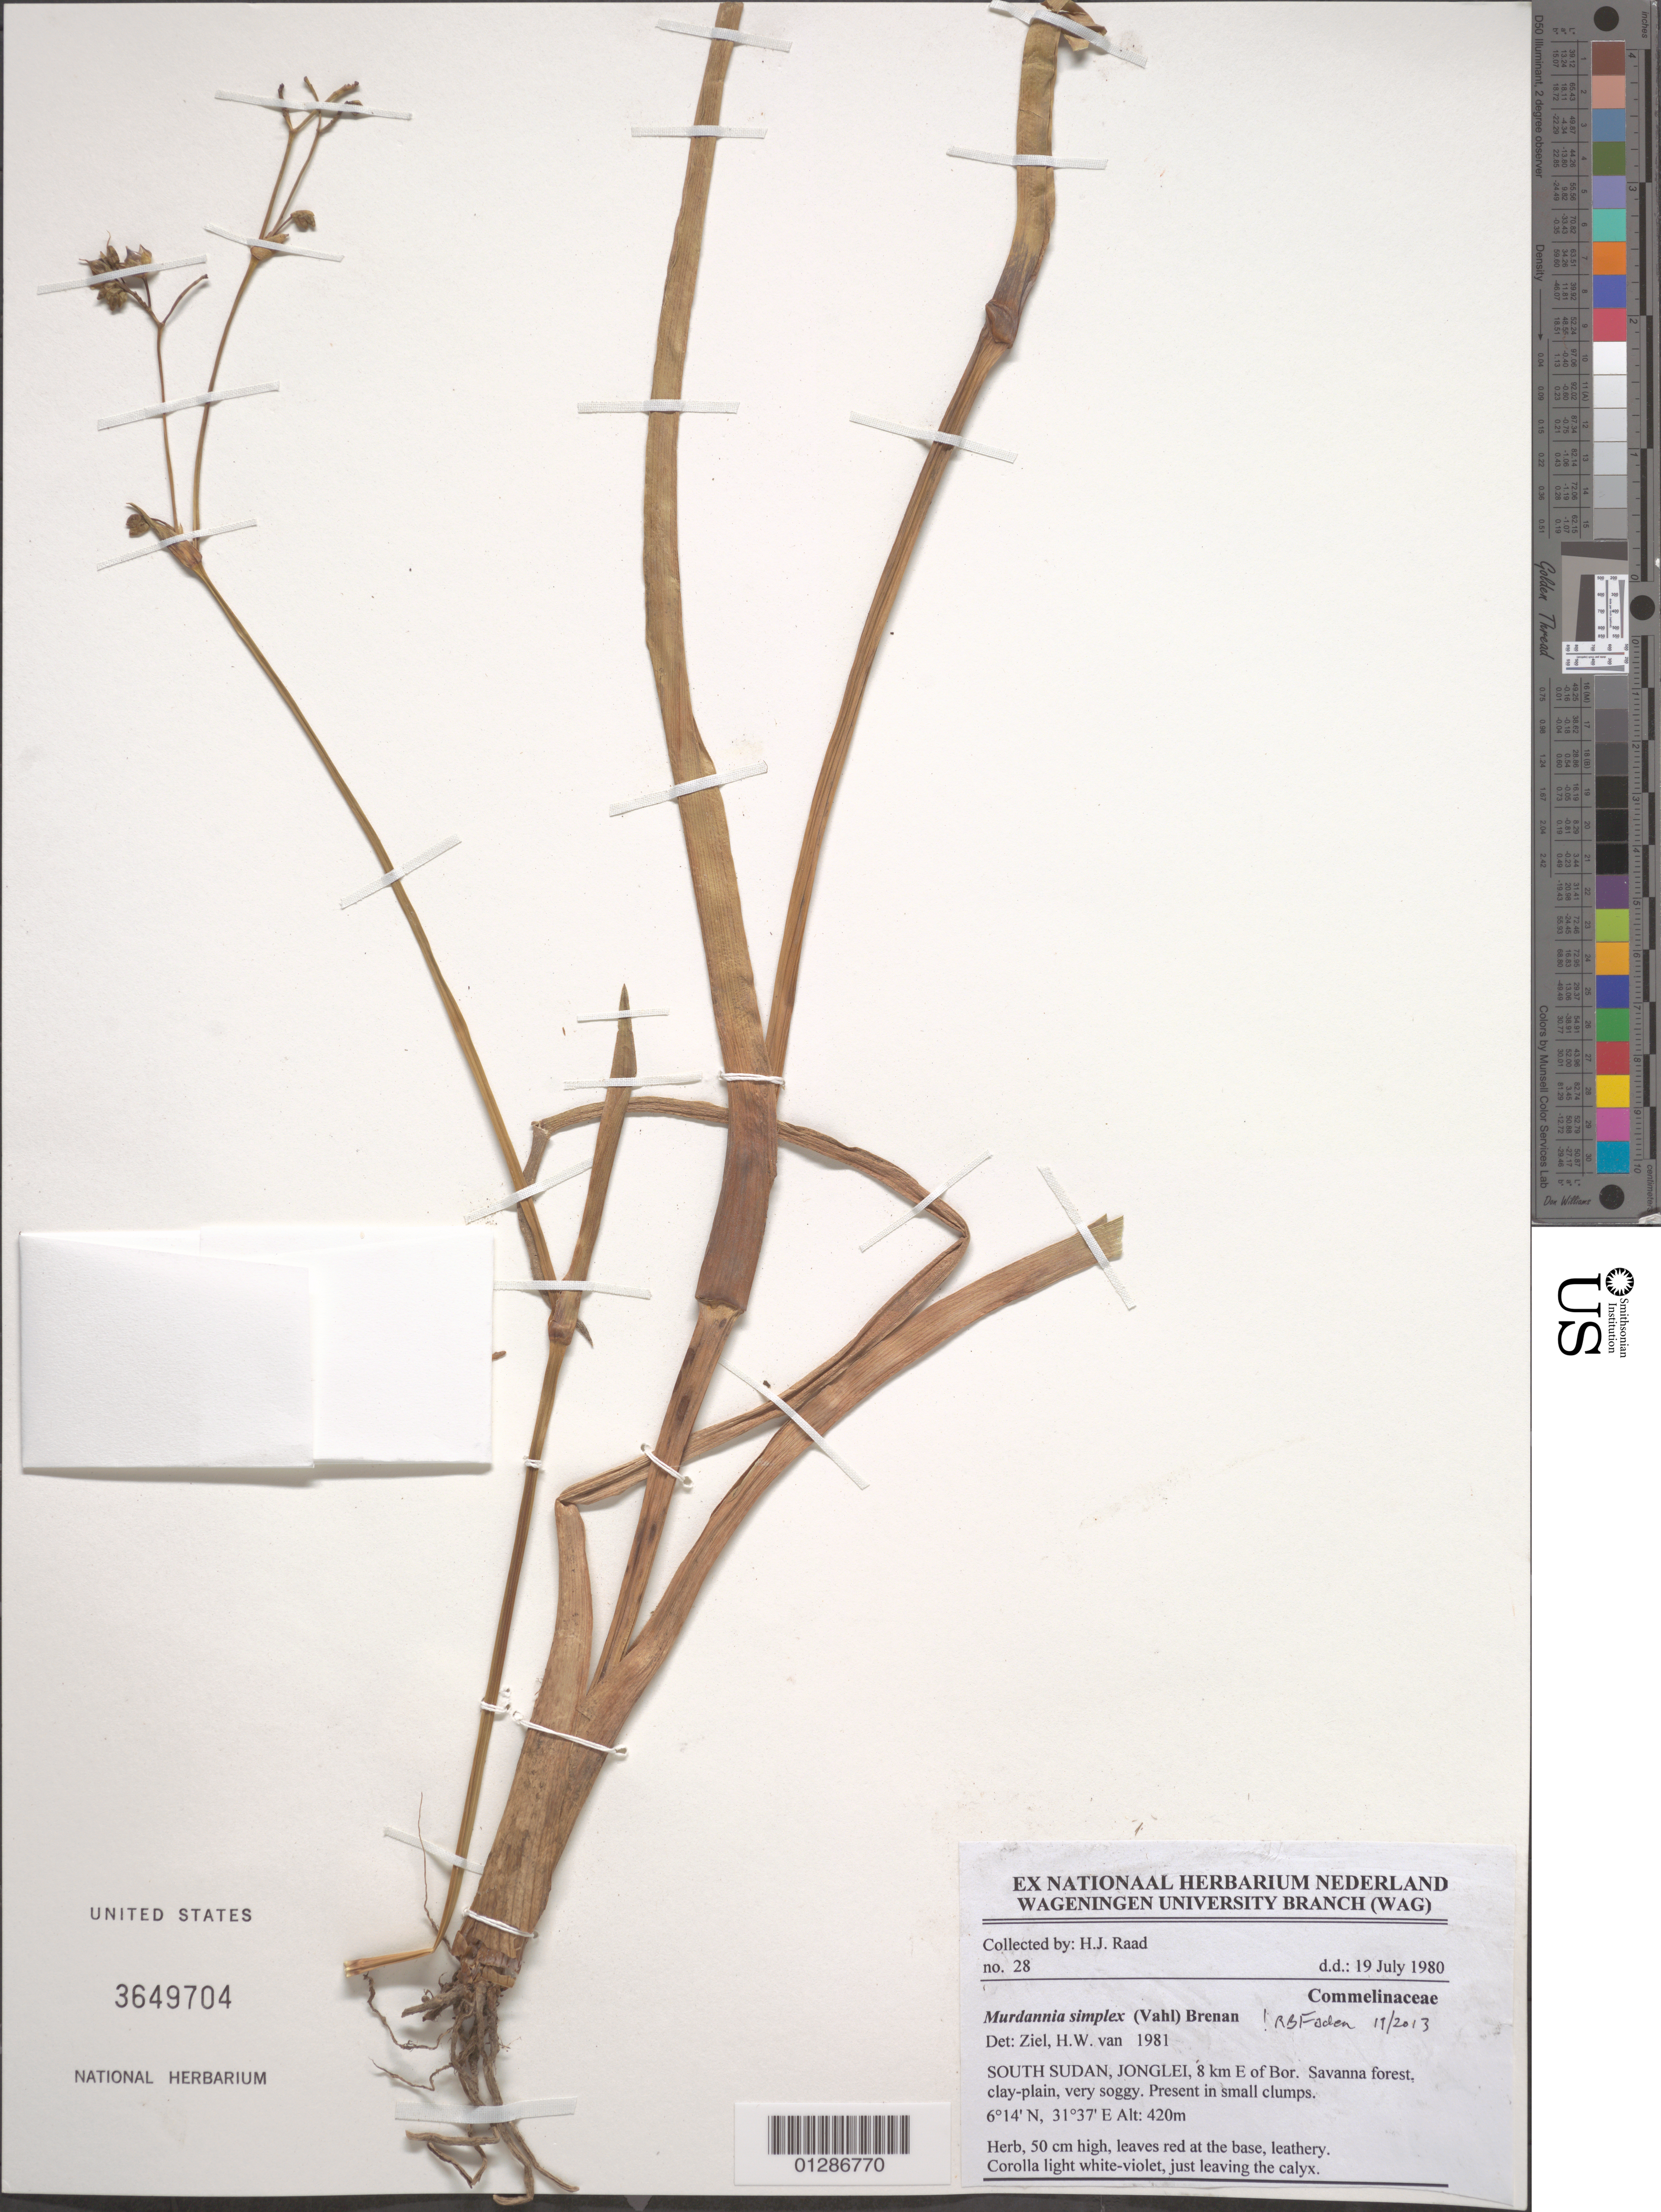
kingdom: Plantae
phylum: Tracheophyta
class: Liliopsida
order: Commelinales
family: Commelinaceae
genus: Murdannia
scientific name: Murdannia simplex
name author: (Vahl) Brenan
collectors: H. Raad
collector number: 28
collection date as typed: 19 Jul 1980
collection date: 1980-07-19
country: South Sudan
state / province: Jonglei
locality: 8 km E of Bor.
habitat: Herb.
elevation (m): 420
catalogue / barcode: US 3649704